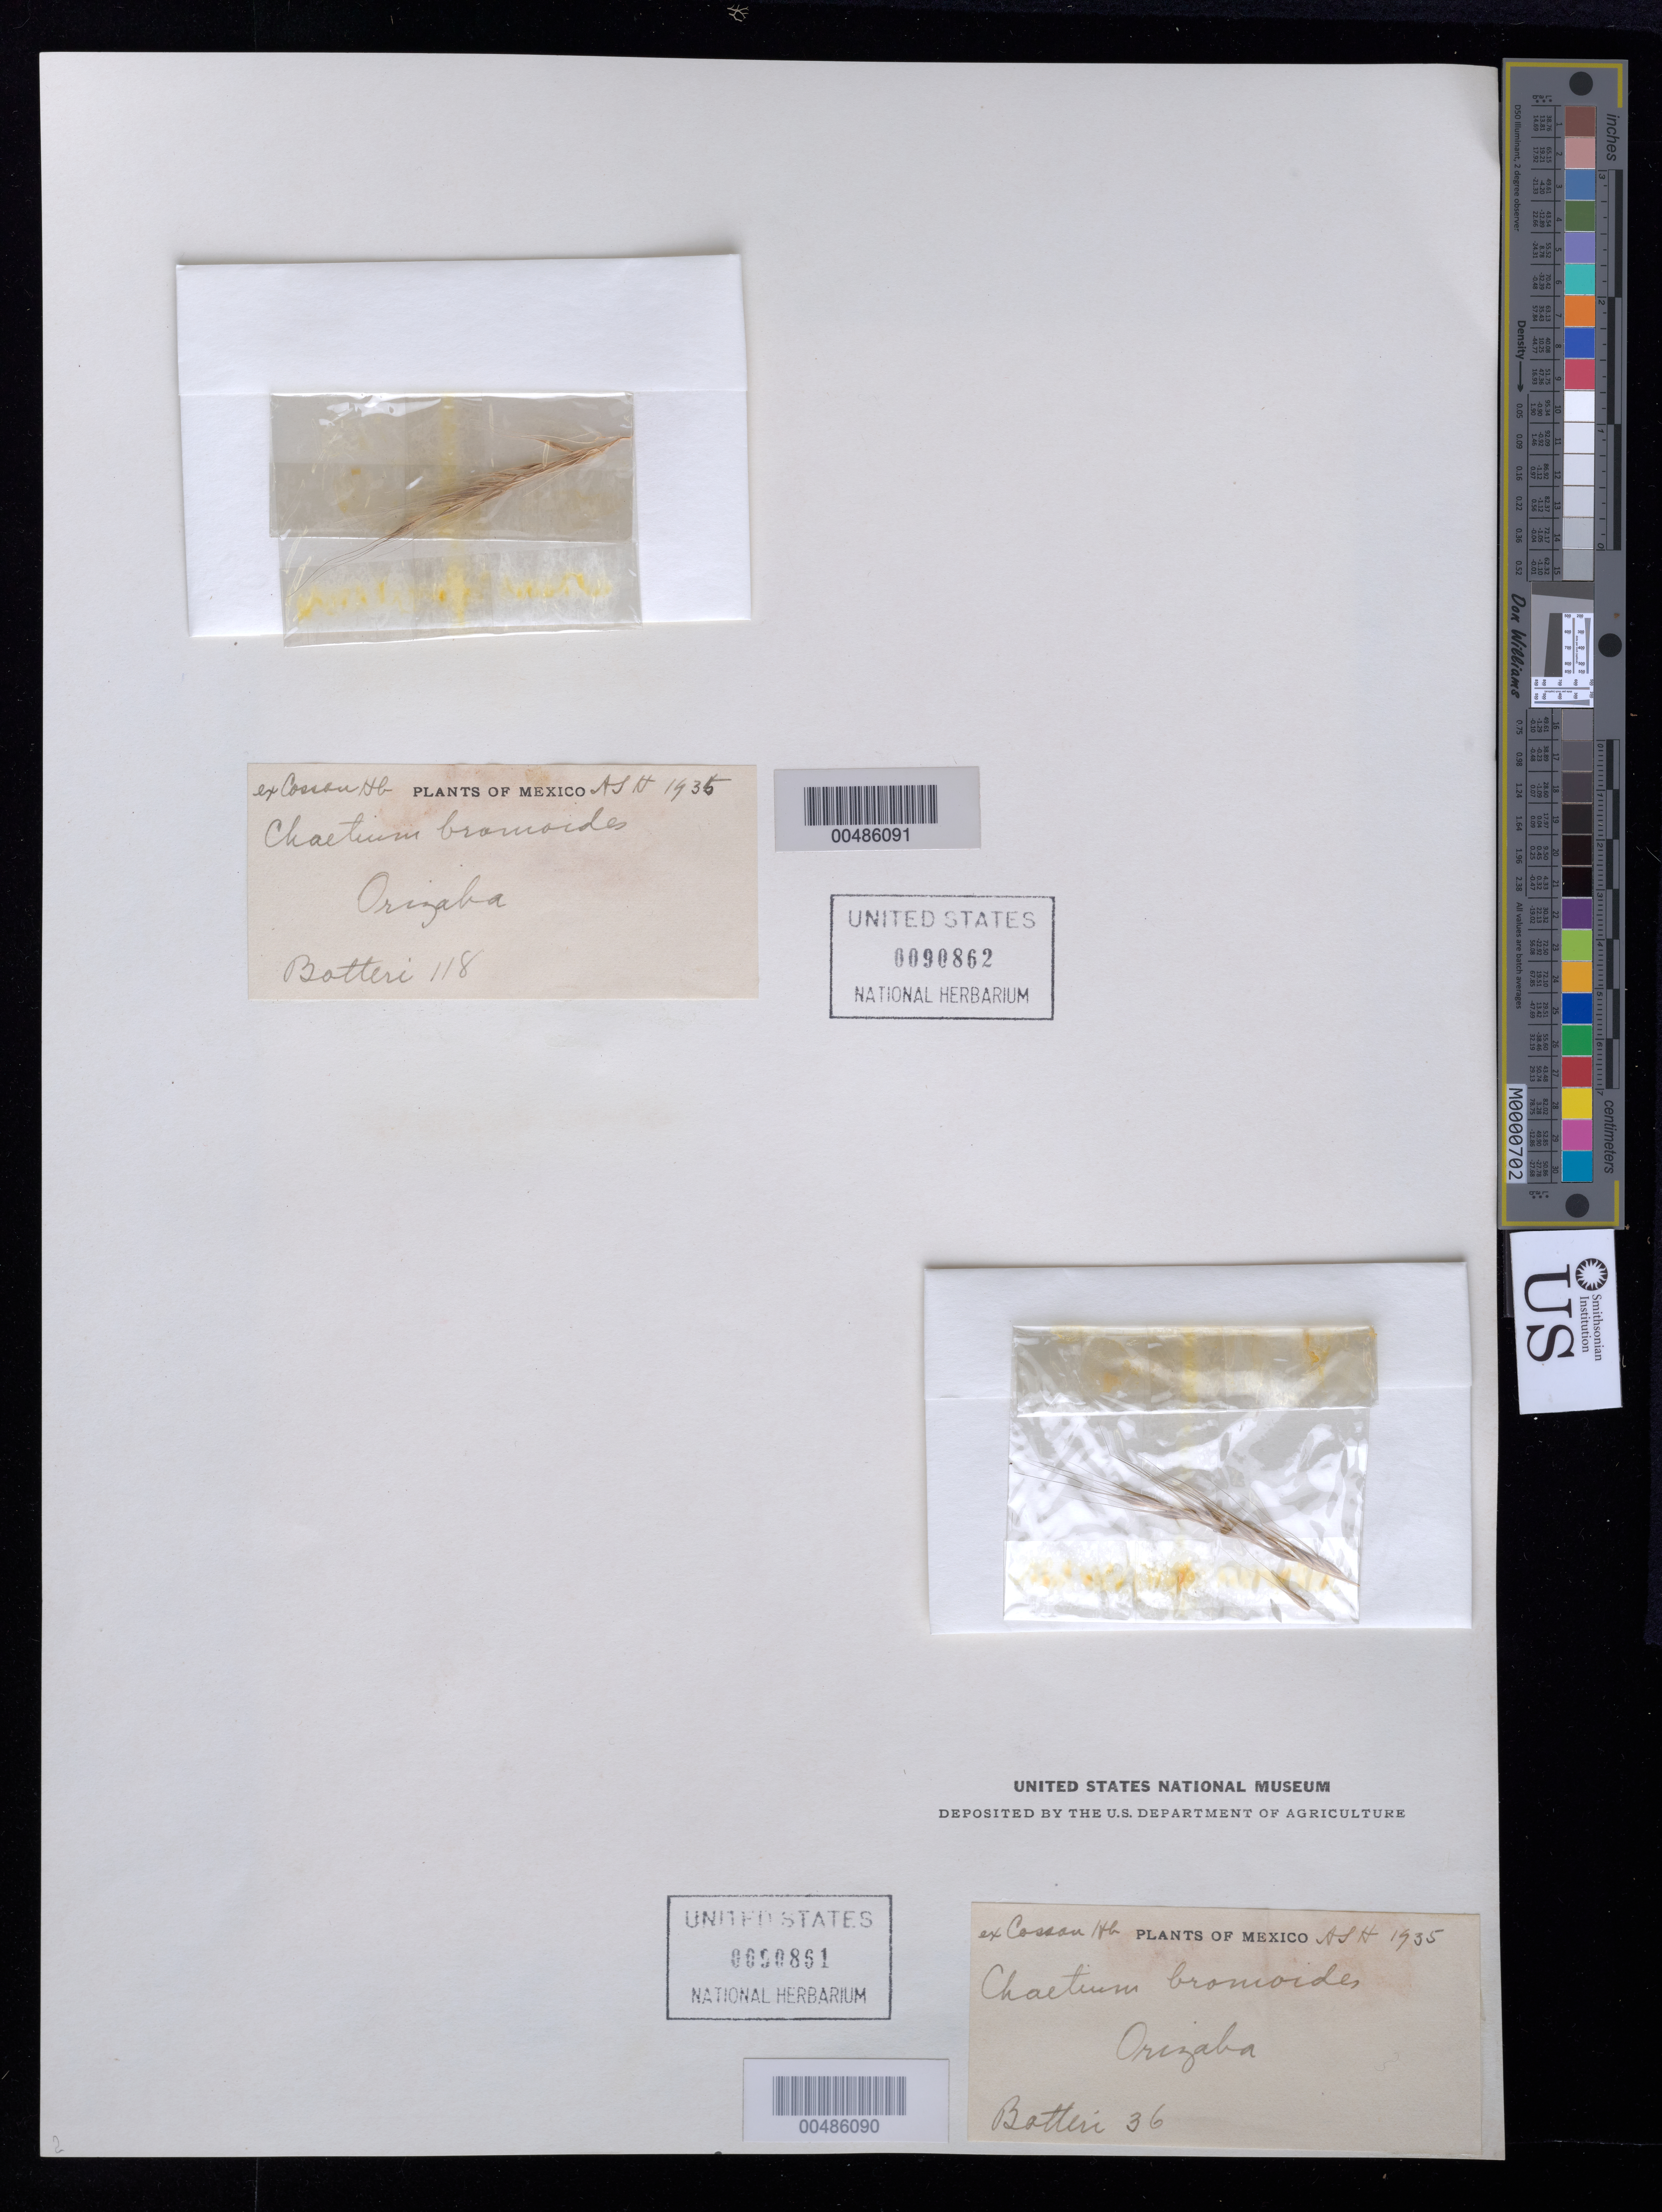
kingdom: Plantae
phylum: Tracheophyta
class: Liliopsida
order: Poales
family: Poaceae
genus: Chaetium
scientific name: Chaetium bromoides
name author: (J. Presl) Benth. ex Hemsl.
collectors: -. Botteri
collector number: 36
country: Mexico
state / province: Veracruz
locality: Orizaba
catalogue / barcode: US 90861